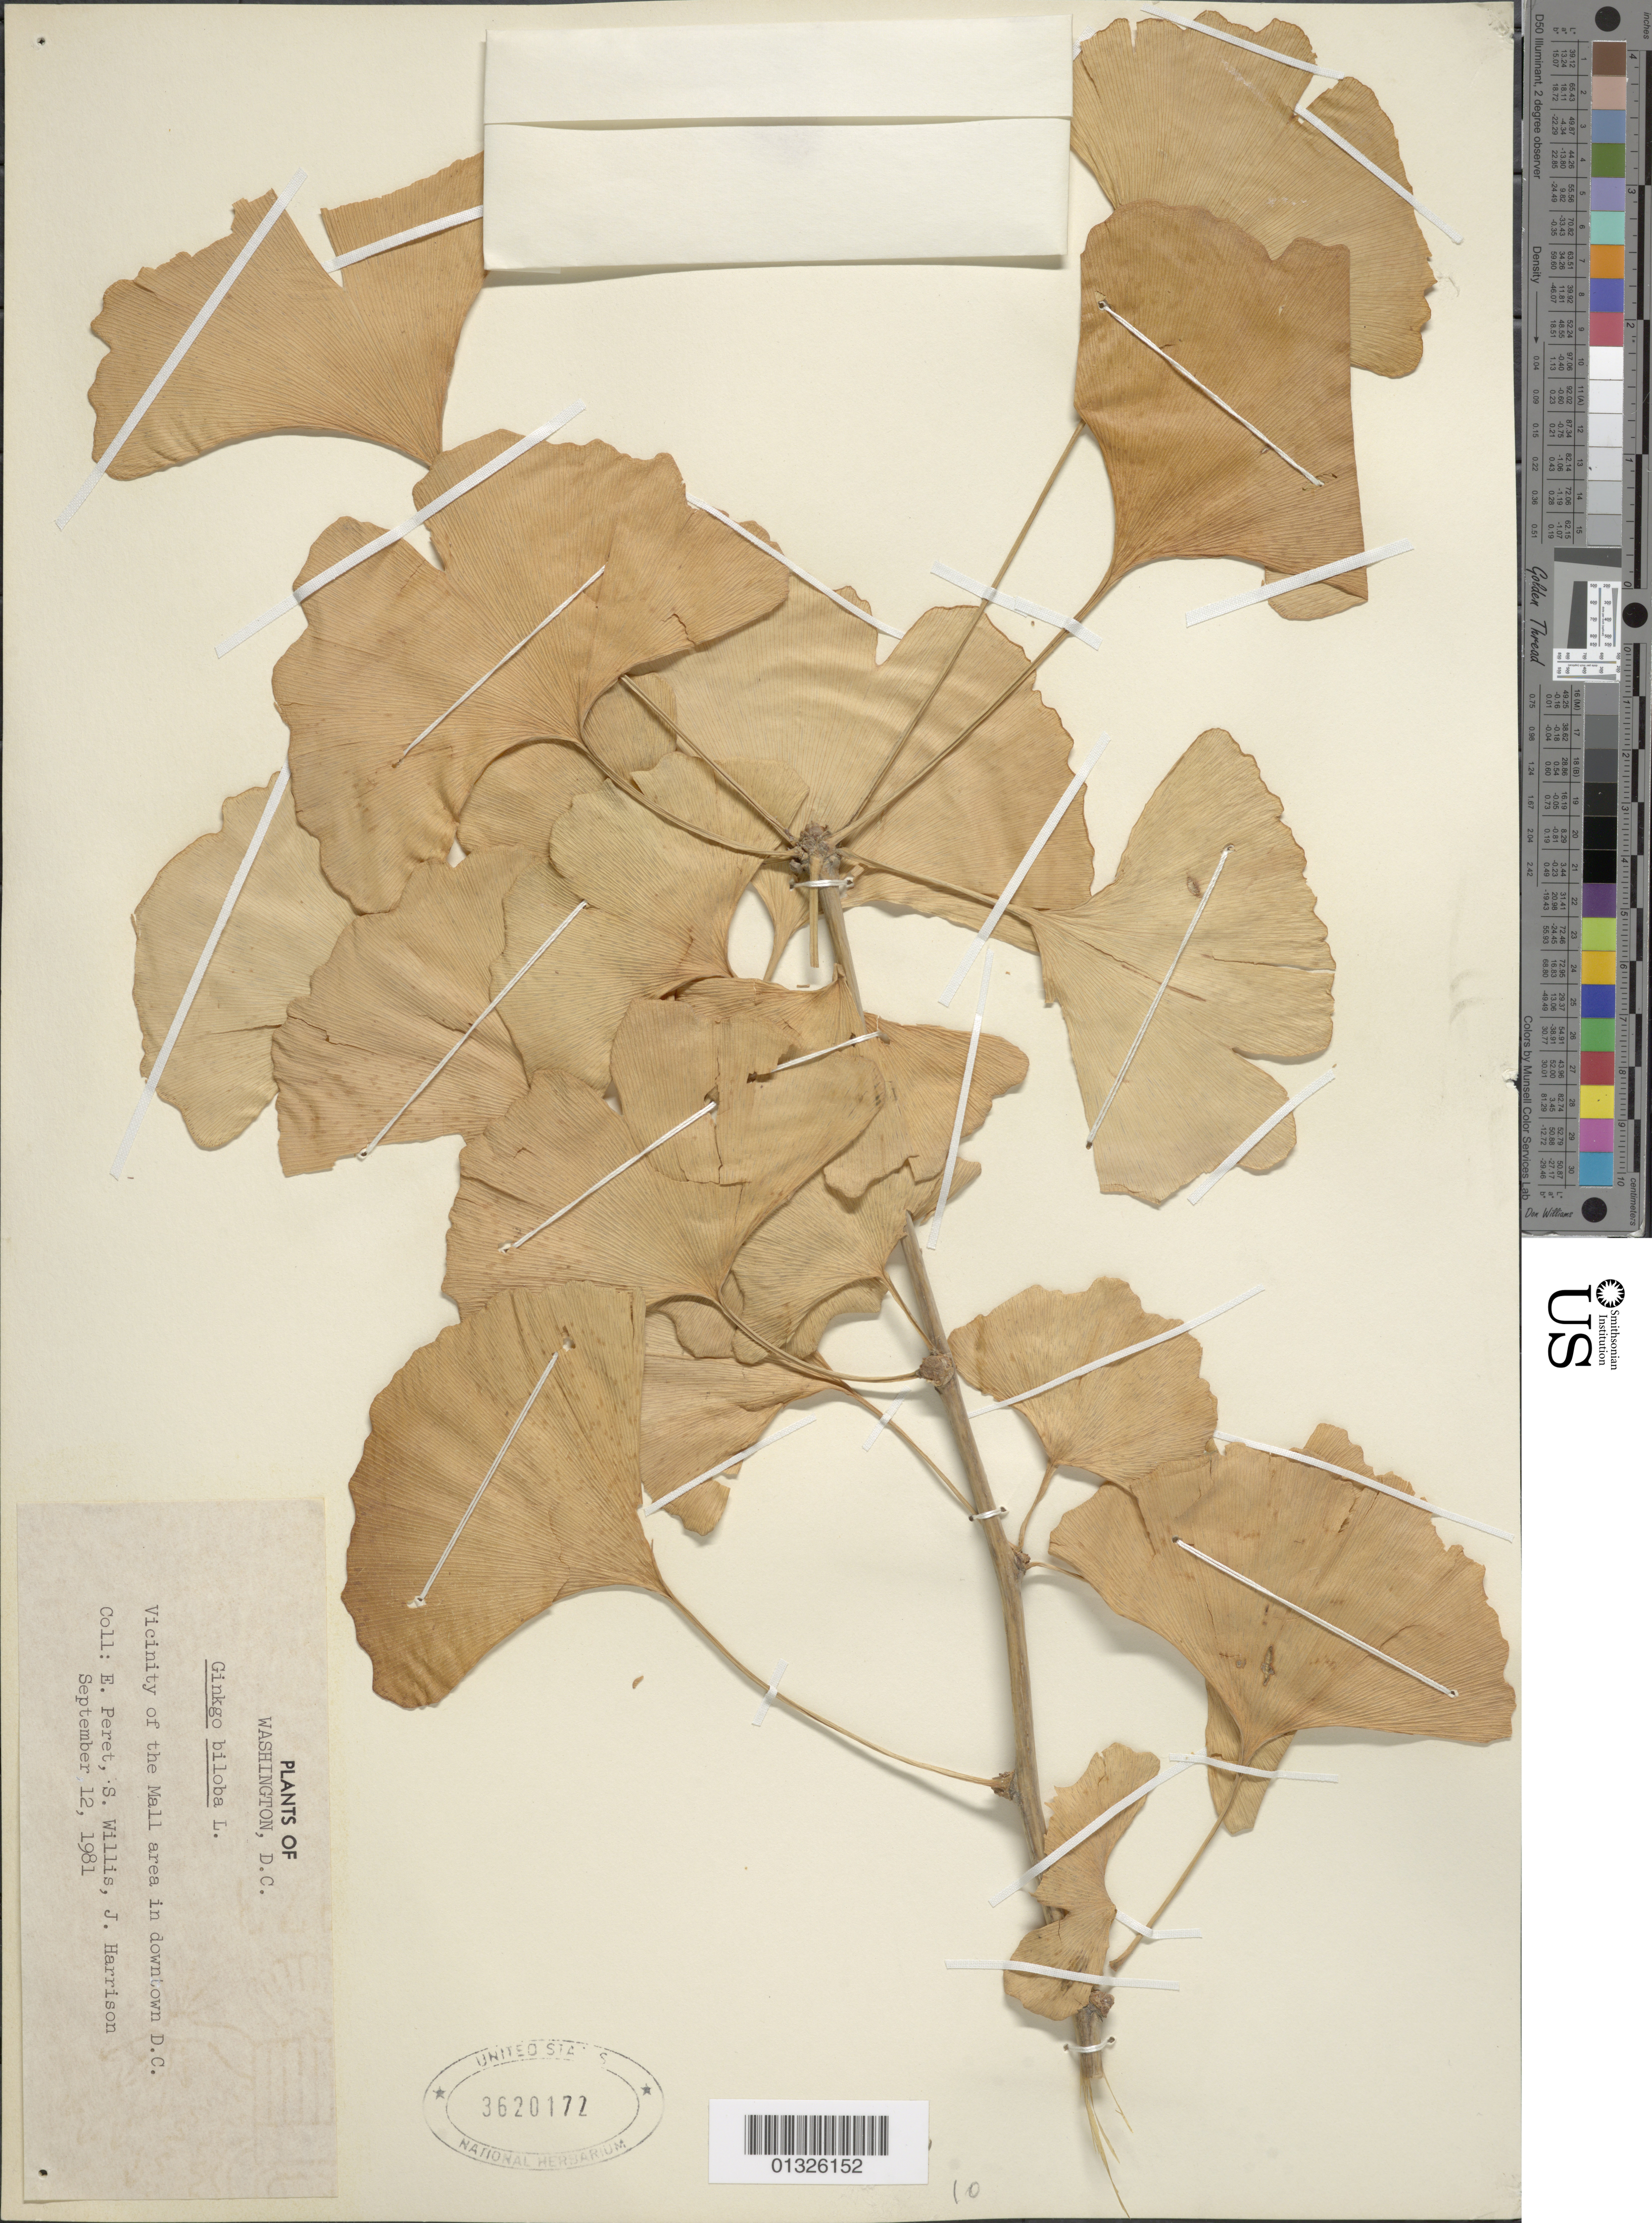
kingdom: Plantae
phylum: Tracheophyta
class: Ginkgoopsida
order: Ginkgoales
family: Ginkgoaceae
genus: Ginkgo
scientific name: Ginkgo biloba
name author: L.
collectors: E. Peret, S. Willis & J. Harrison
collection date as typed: September 12, 1981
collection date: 1981-09-12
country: United States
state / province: District of Columbia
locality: Vicinity of the Mall area in downtown D.C.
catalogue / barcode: US 3620172